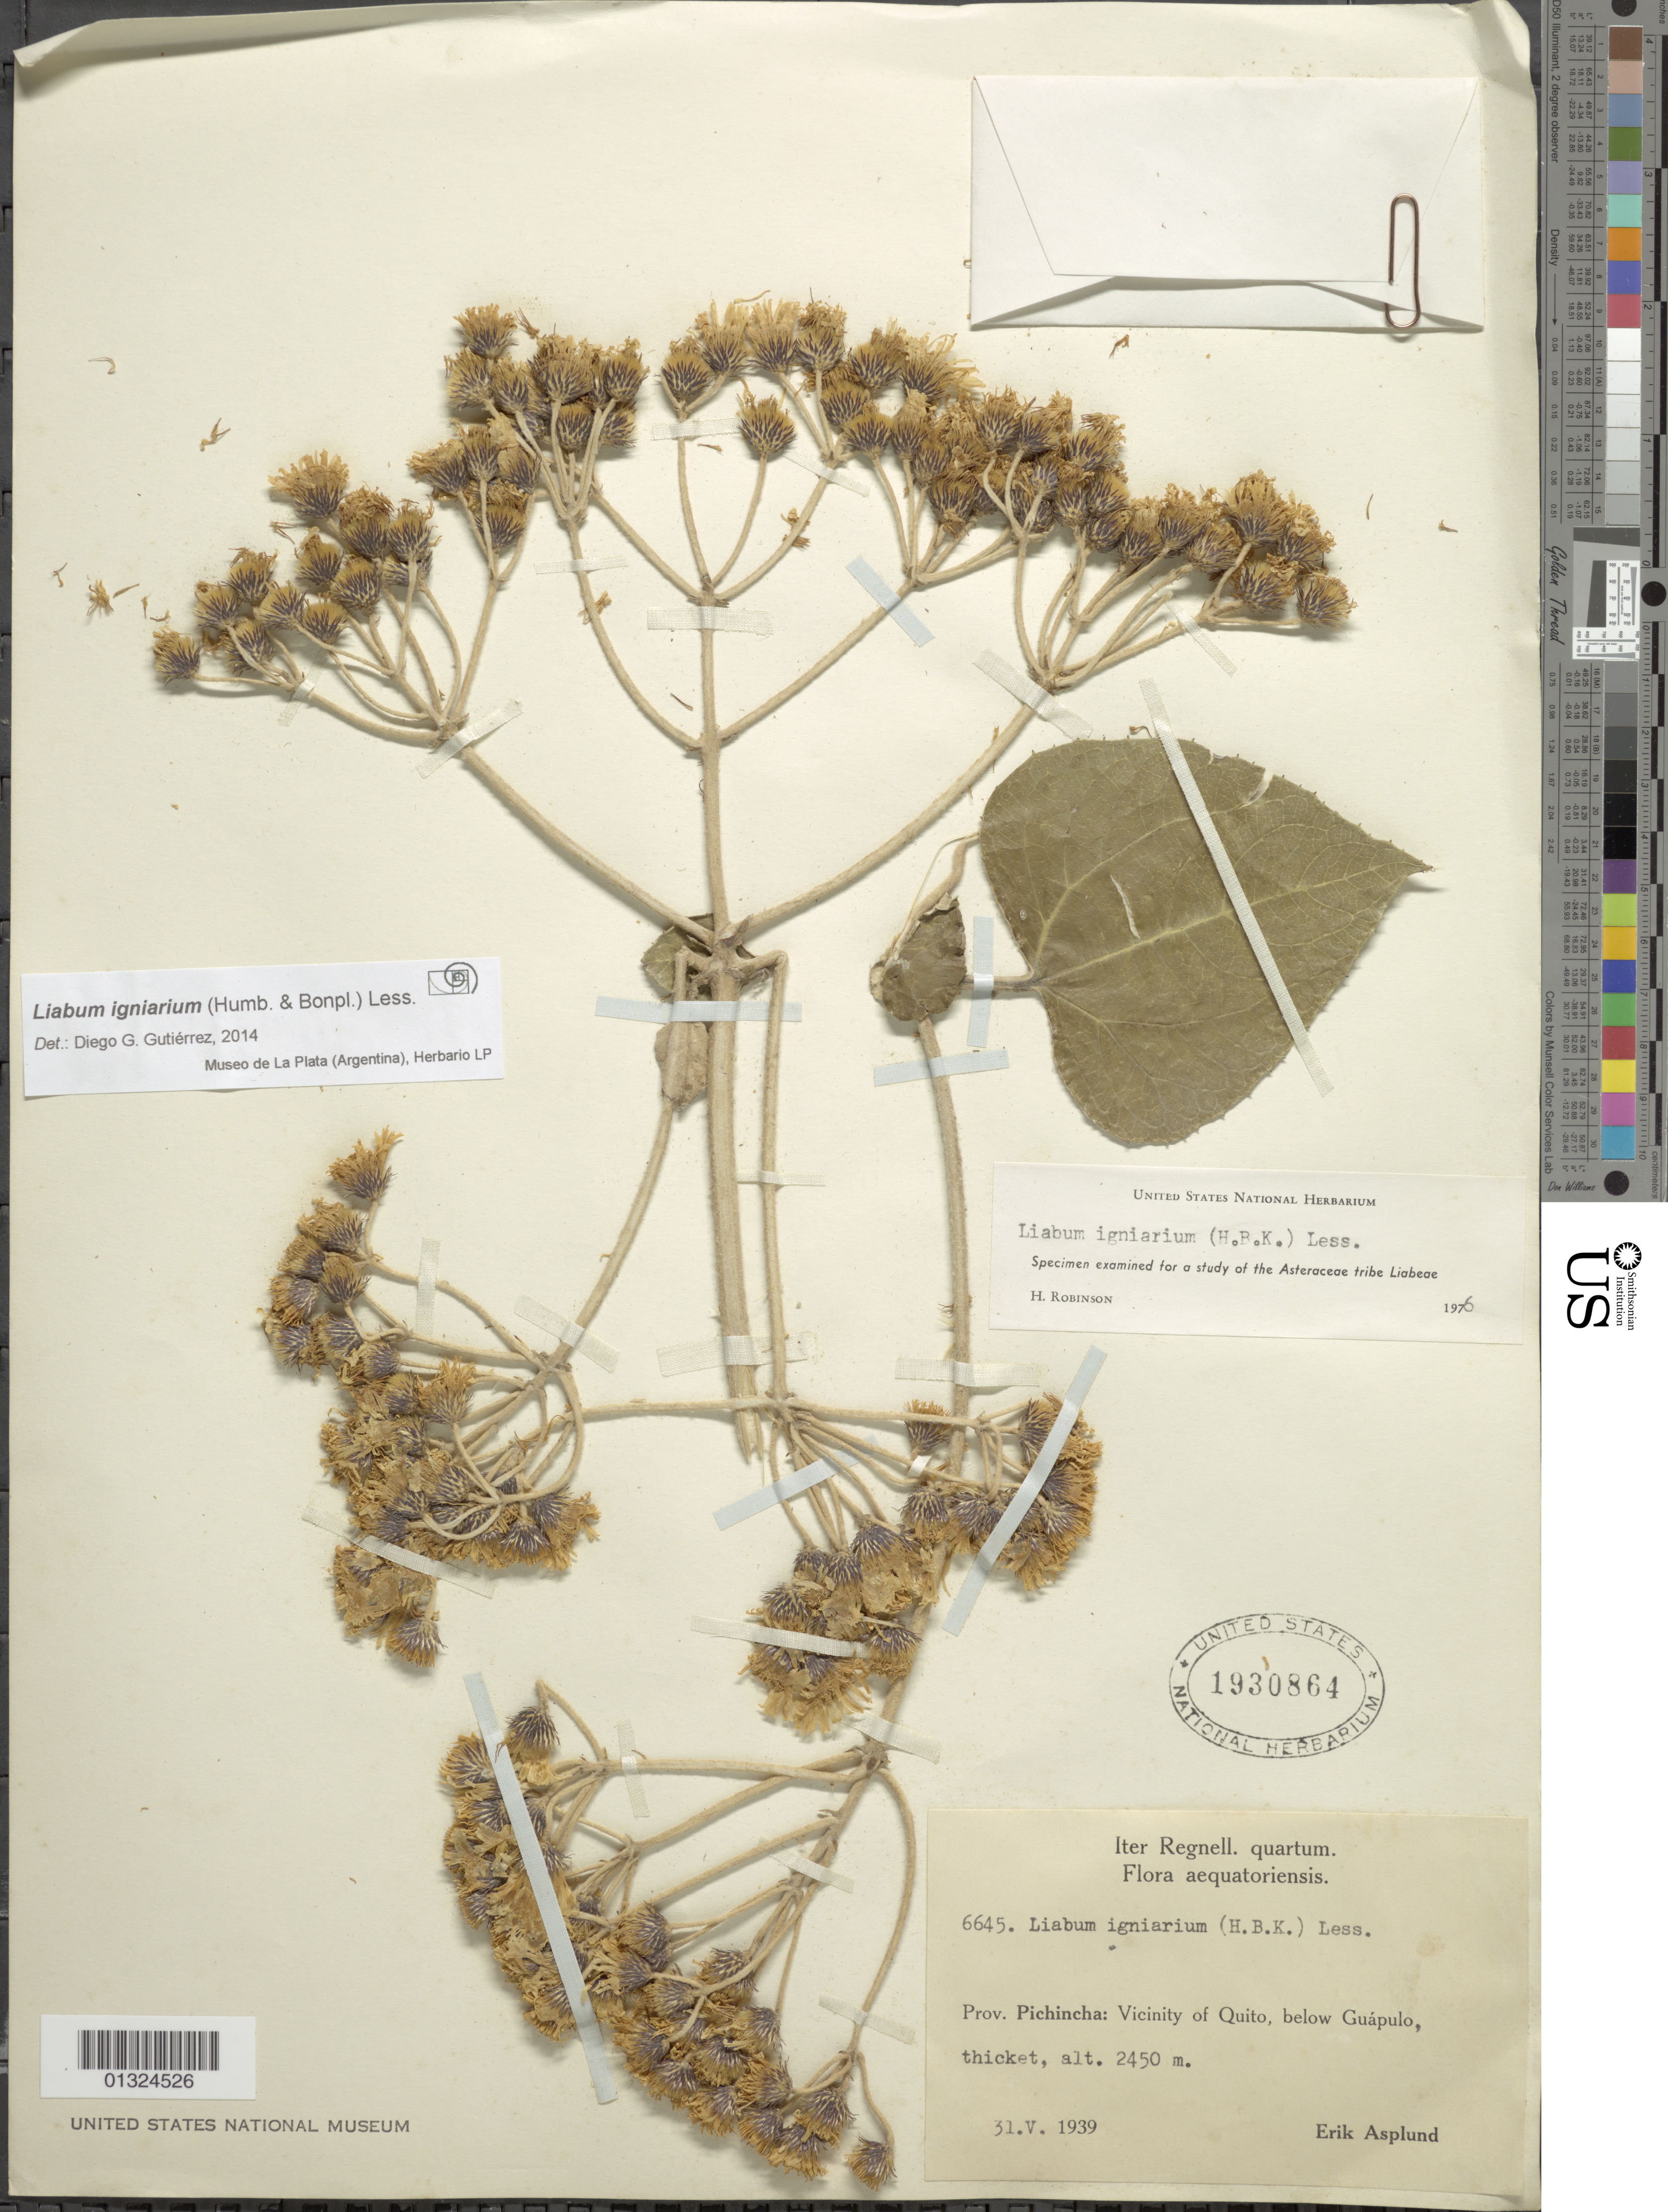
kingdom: Plantae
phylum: Tracheophyta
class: Magnoliopsida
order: Asterales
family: Asteraceae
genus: Liabum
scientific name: Liabum igniarium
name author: Less.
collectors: E. Asplund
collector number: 6645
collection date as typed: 31 May 1939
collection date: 1939-05-31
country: Ecuador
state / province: Pichincha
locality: Quito, below Guapulo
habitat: Thicket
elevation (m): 2500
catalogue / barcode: US 1930864